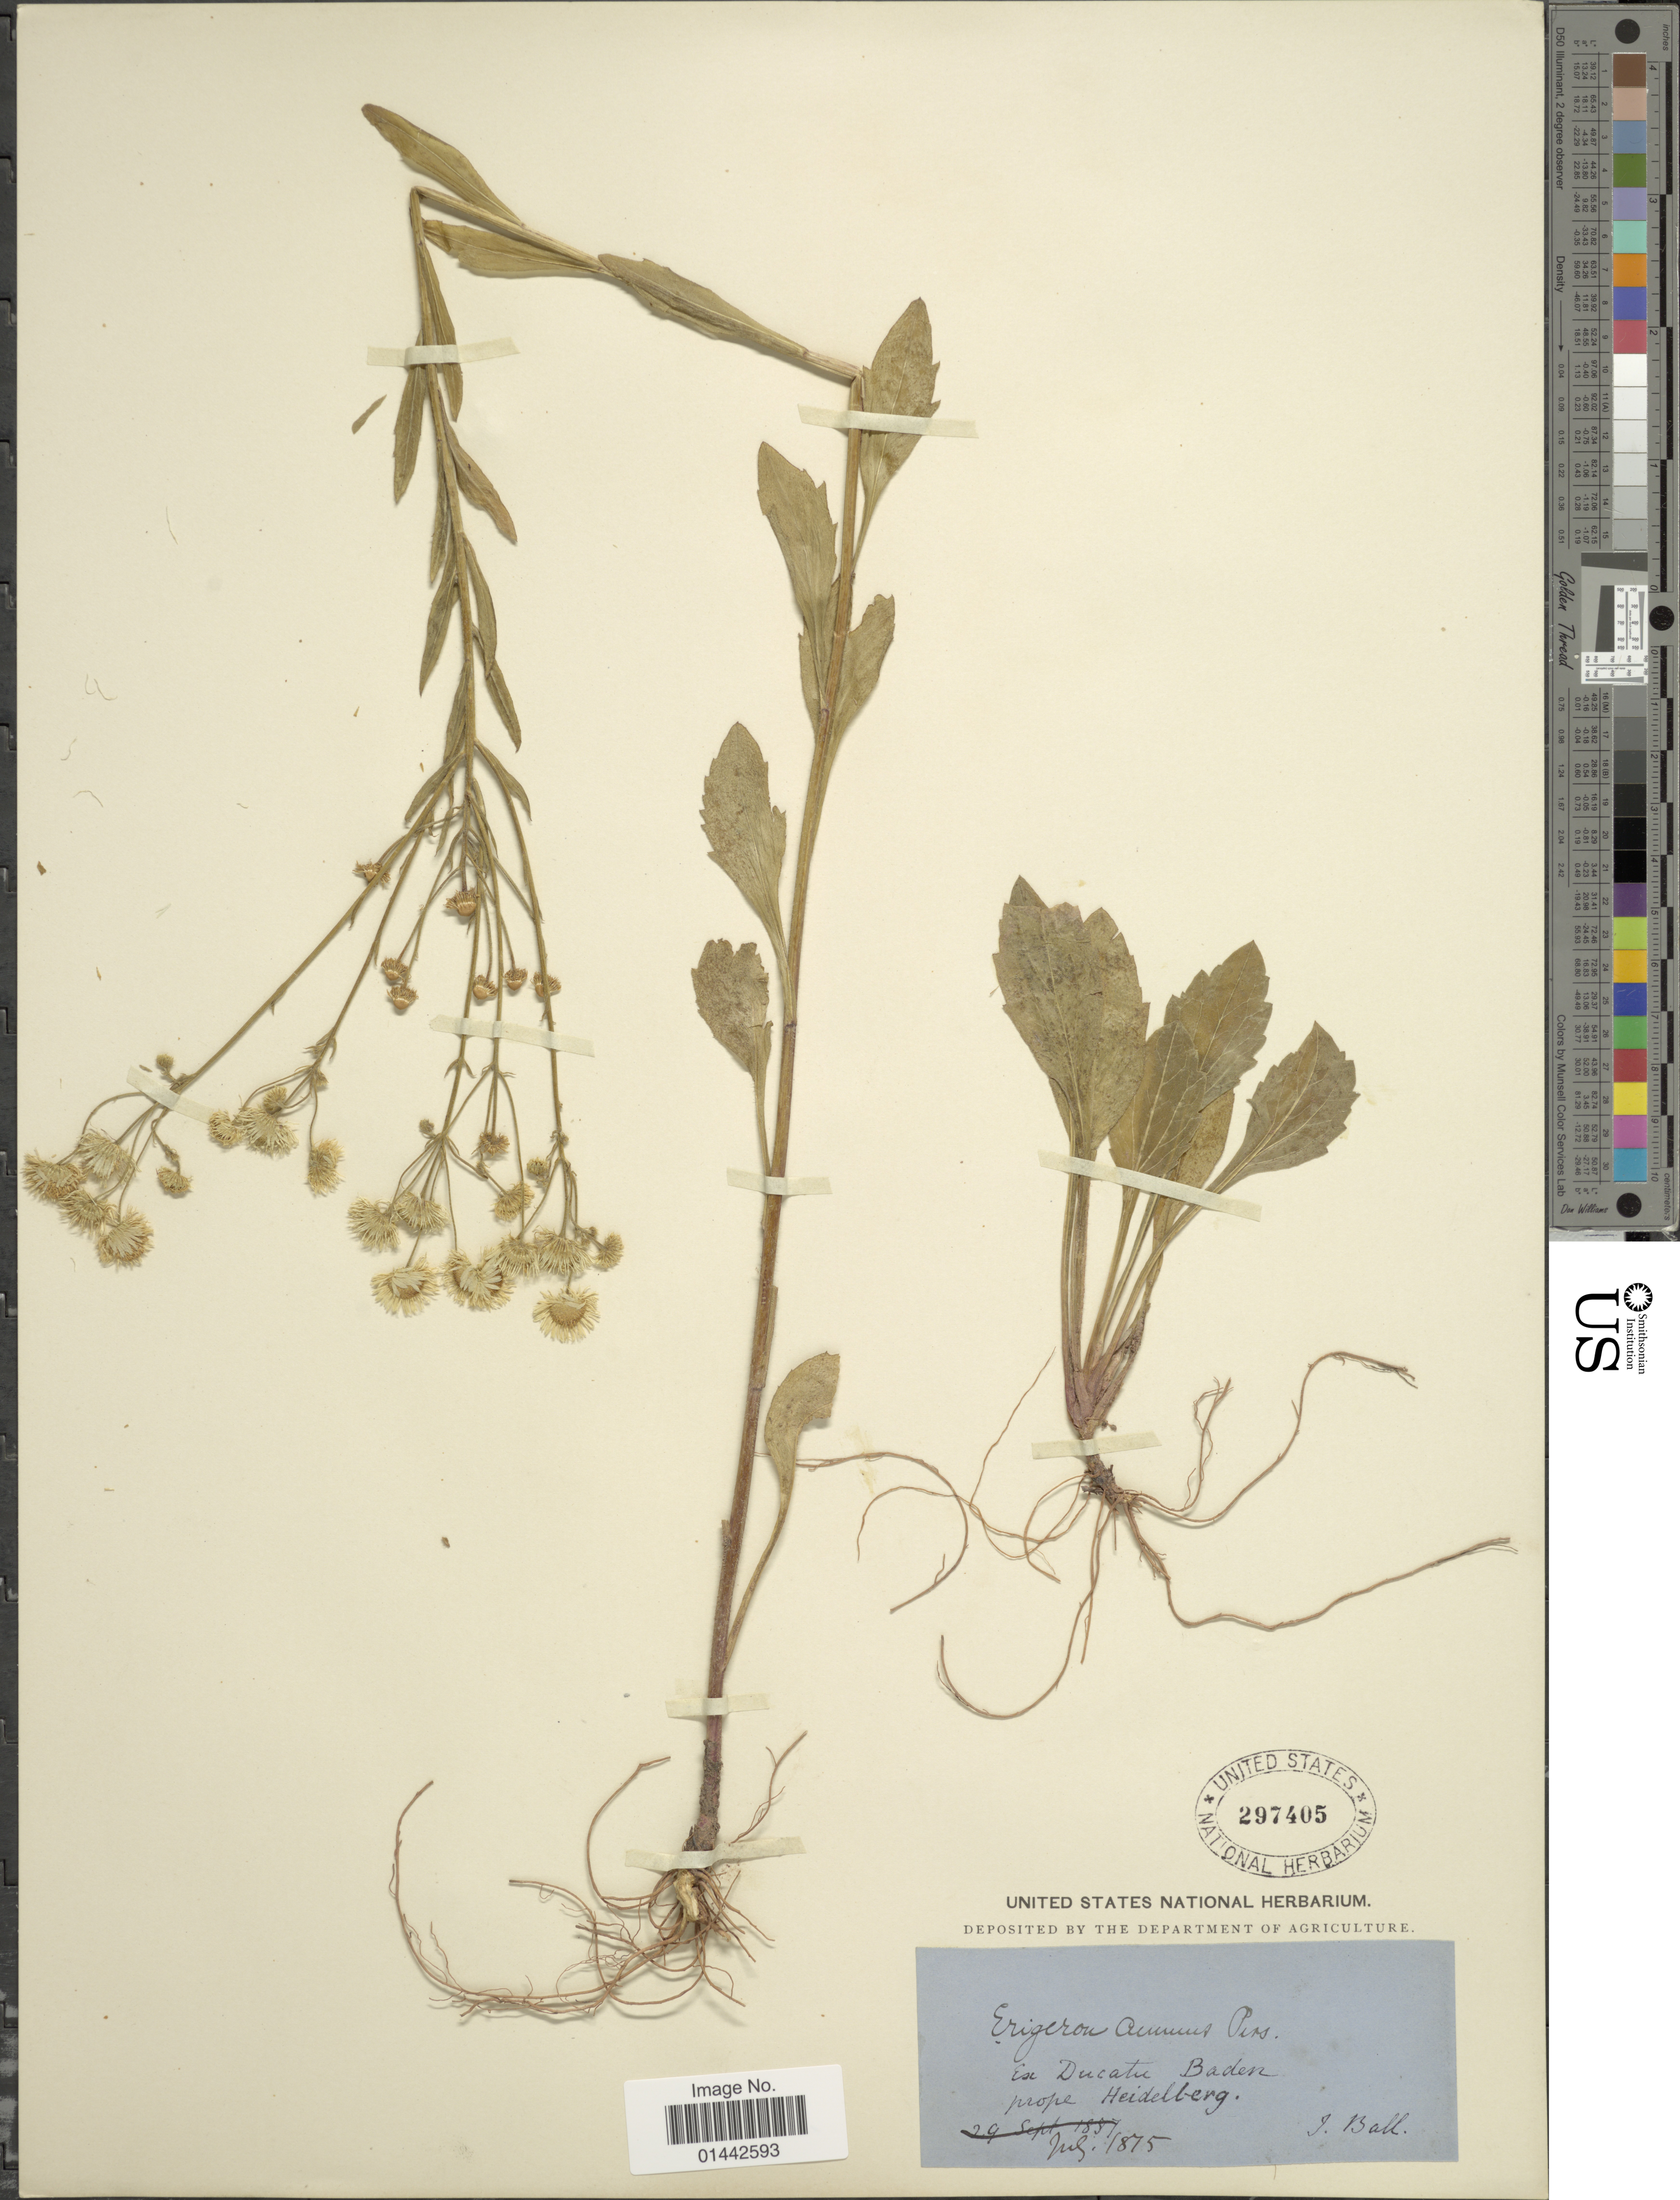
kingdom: Plantae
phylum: Tracheophyta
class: Magnoliopsida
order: Asterales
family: Asteraceae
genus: Erigeron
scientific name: Erigeron annuus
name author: (L.) Pers.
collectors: J. Ball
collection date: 1875-07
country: Germany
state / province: Baden-Württemberg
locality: Ex Ducate Baden prope Heidelberg.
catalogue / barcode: US 297405